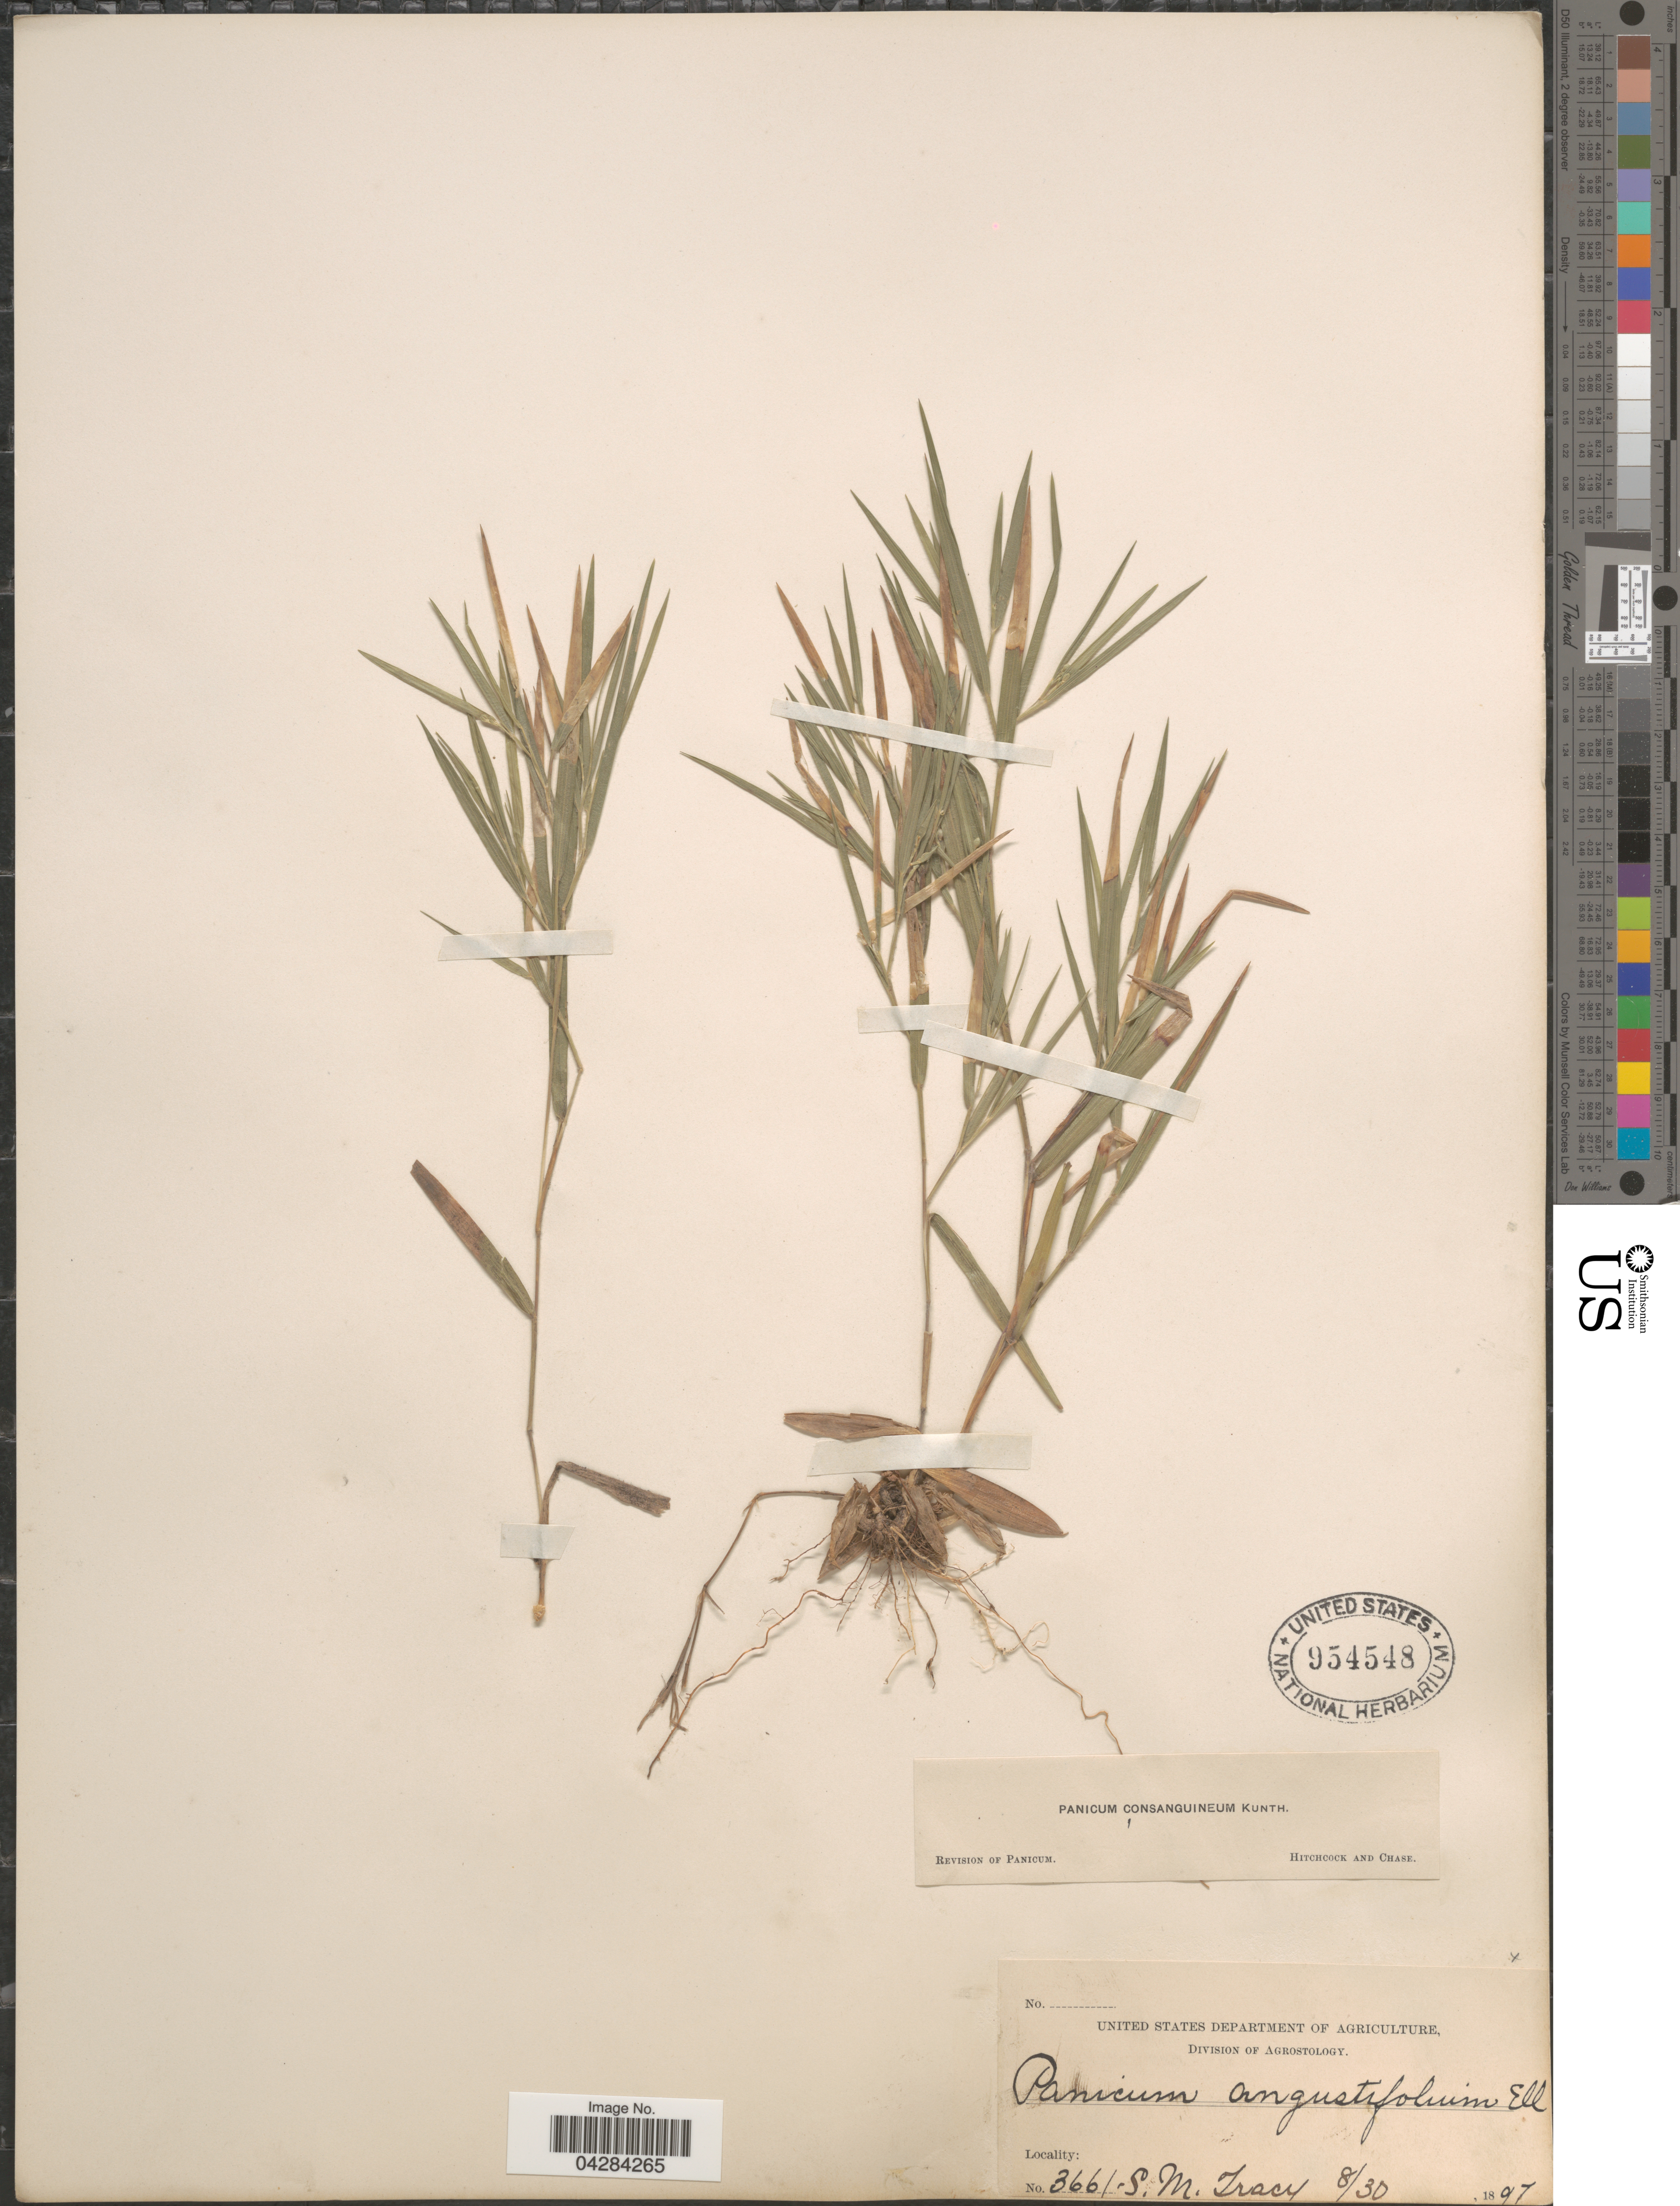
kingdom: Plantae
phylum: Tracheophyta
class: Liliopsida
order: Poales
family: Poaceae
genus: Dichanthelium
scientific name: Dichanthelium oligosanthes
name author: (Schult.) Gould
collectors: S. M. Tracy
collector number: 3661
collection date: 1897-08-30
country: United States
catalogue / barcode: US 954548